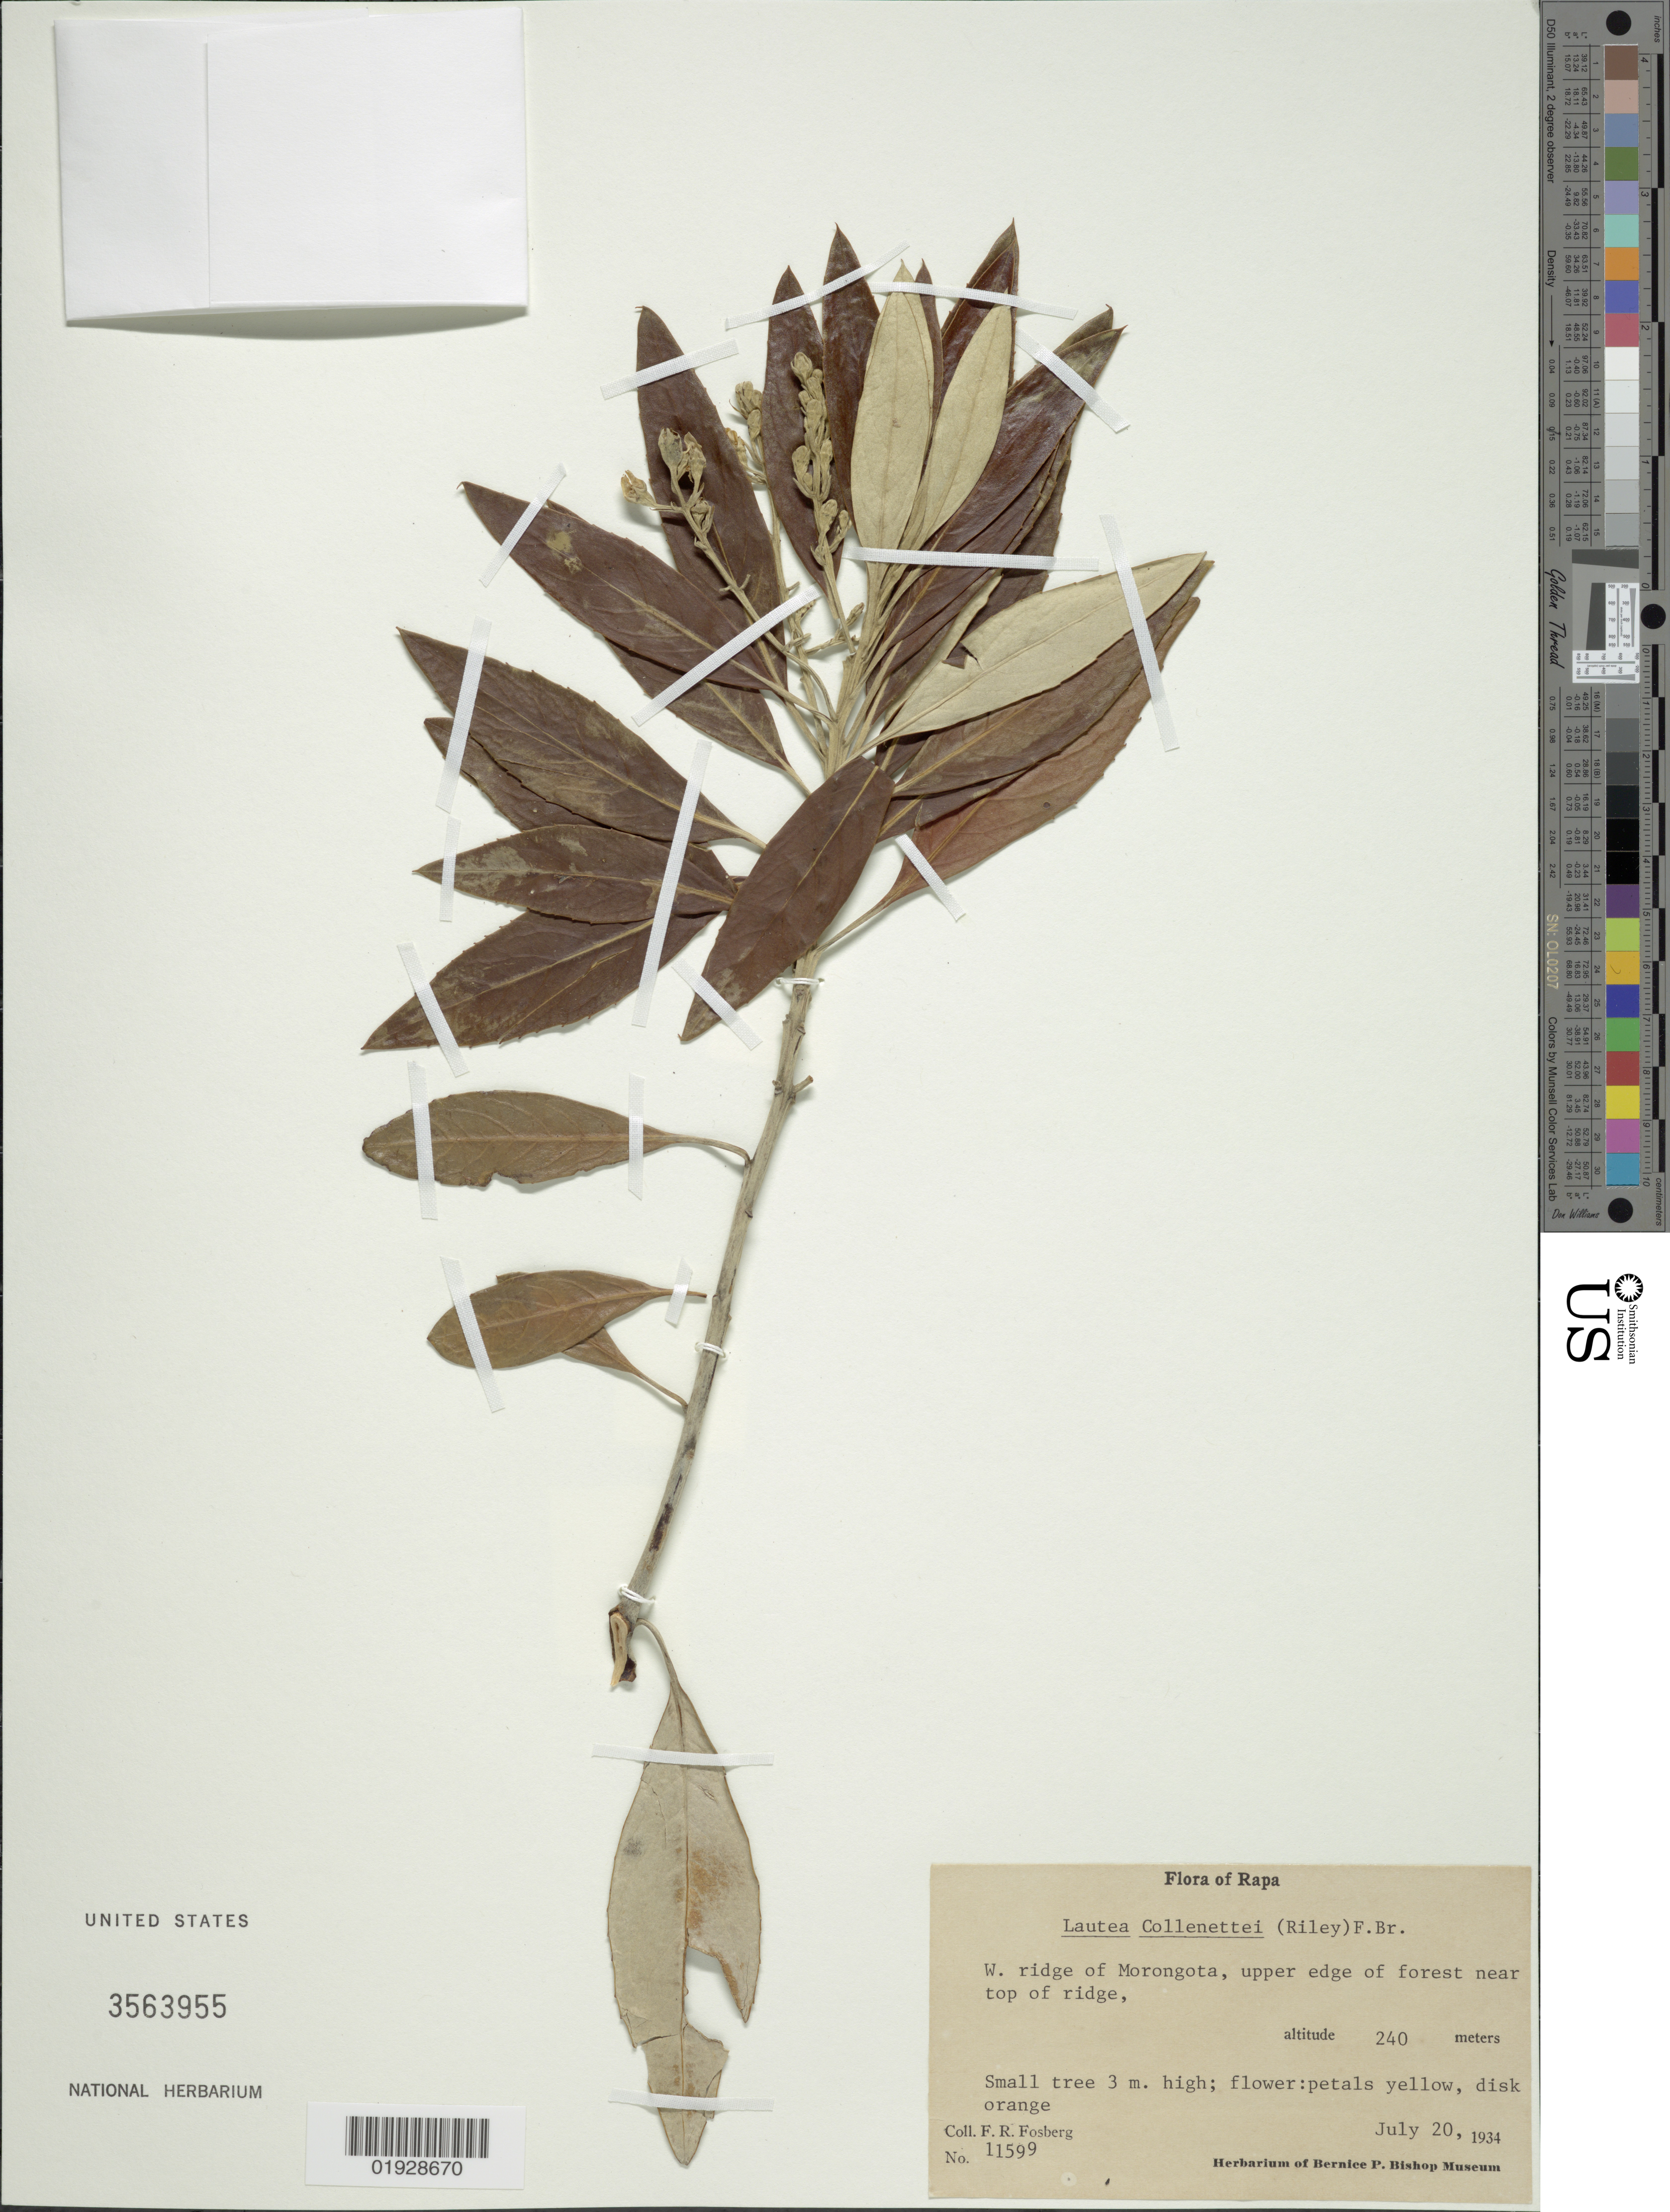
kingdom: Plantae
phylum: Tracheophyta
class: Magnoliopsida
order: Asterales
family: Argophyllaceae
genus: Corokia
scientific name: Corokia collenettei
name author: L. Riley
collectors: F. R. Fosberg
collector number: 11599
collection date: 1934-07-20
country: French Polynesia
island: Rapa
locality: Rapa. W. ridge of Morongota.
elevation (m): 240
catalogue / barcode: US 3563955